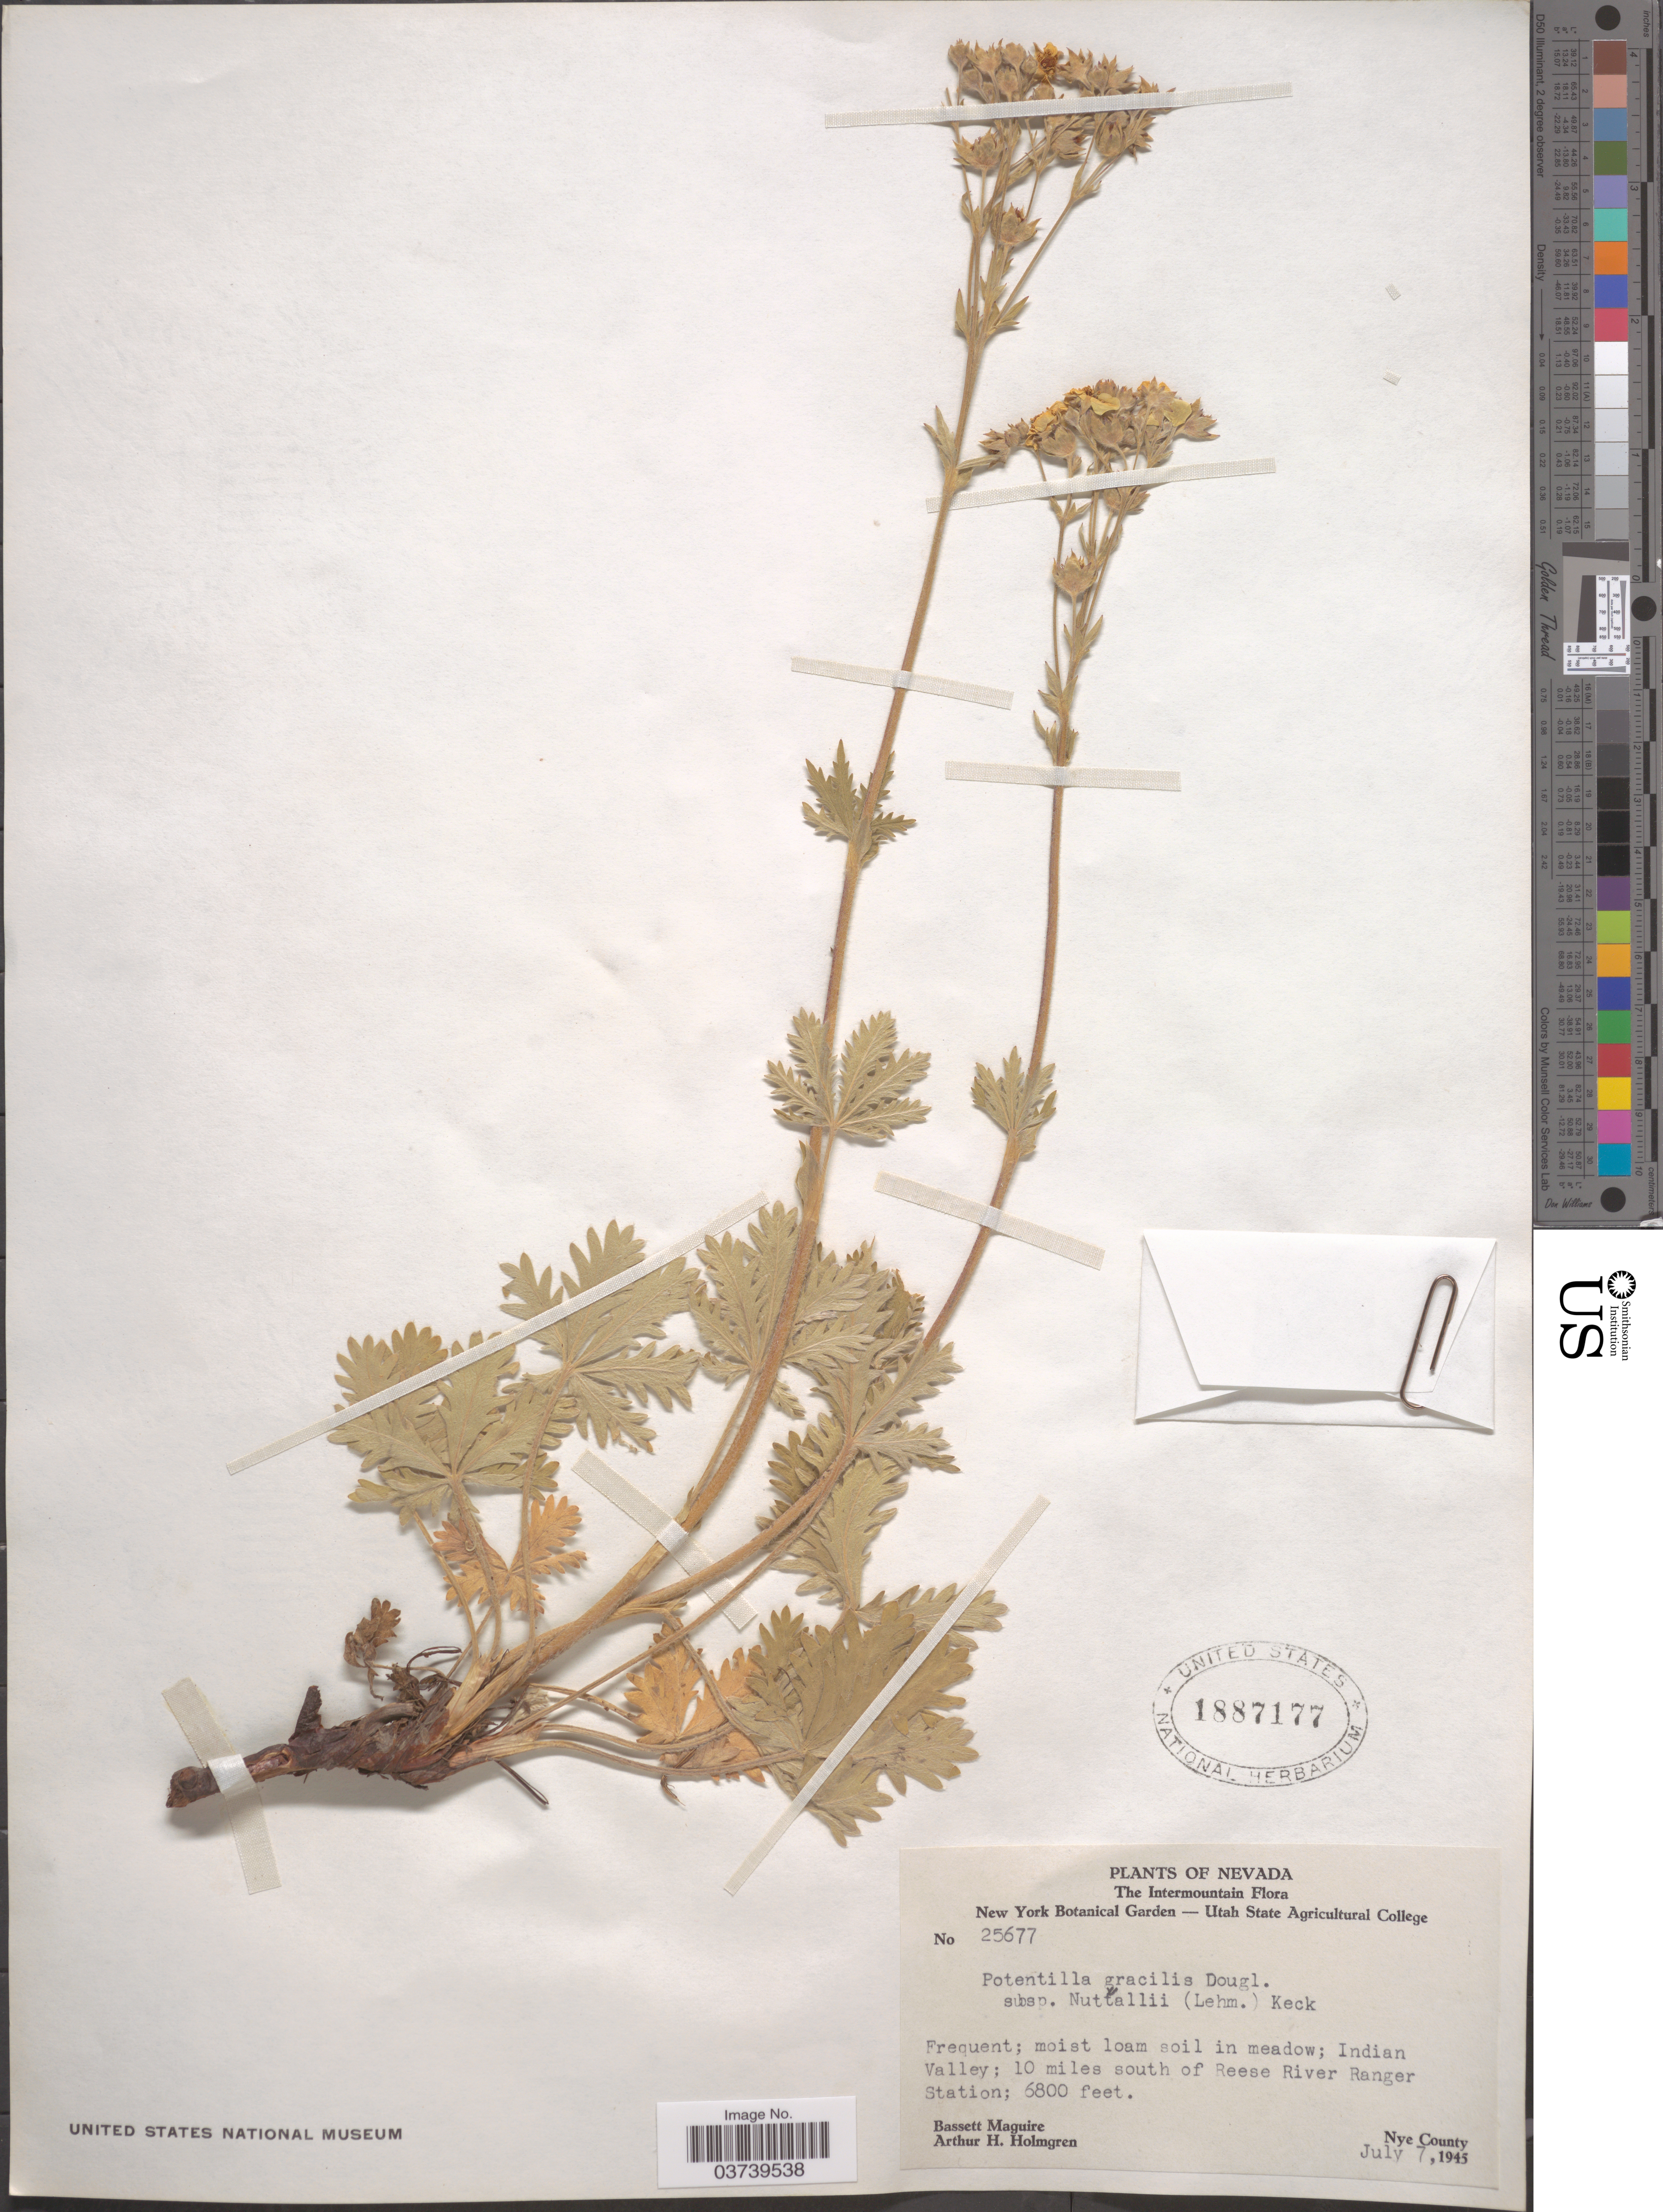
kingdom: Plantae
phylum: Tracheophyta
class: Magnoliopsida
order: Rosales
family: Rosaceae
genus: Potentilla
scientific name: Potentilla gracilis var. fastigiata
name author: (Nutt.) S. Watson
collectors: B. Maguire & A. H. Holmgren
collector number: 25677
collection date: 1945-07-07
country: United States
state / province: Nevada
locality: The Intermountain. Indian Valley; 10 miles south of Reese River Ranger Station; Nye County.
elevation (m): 2073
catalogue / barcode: US 1887177